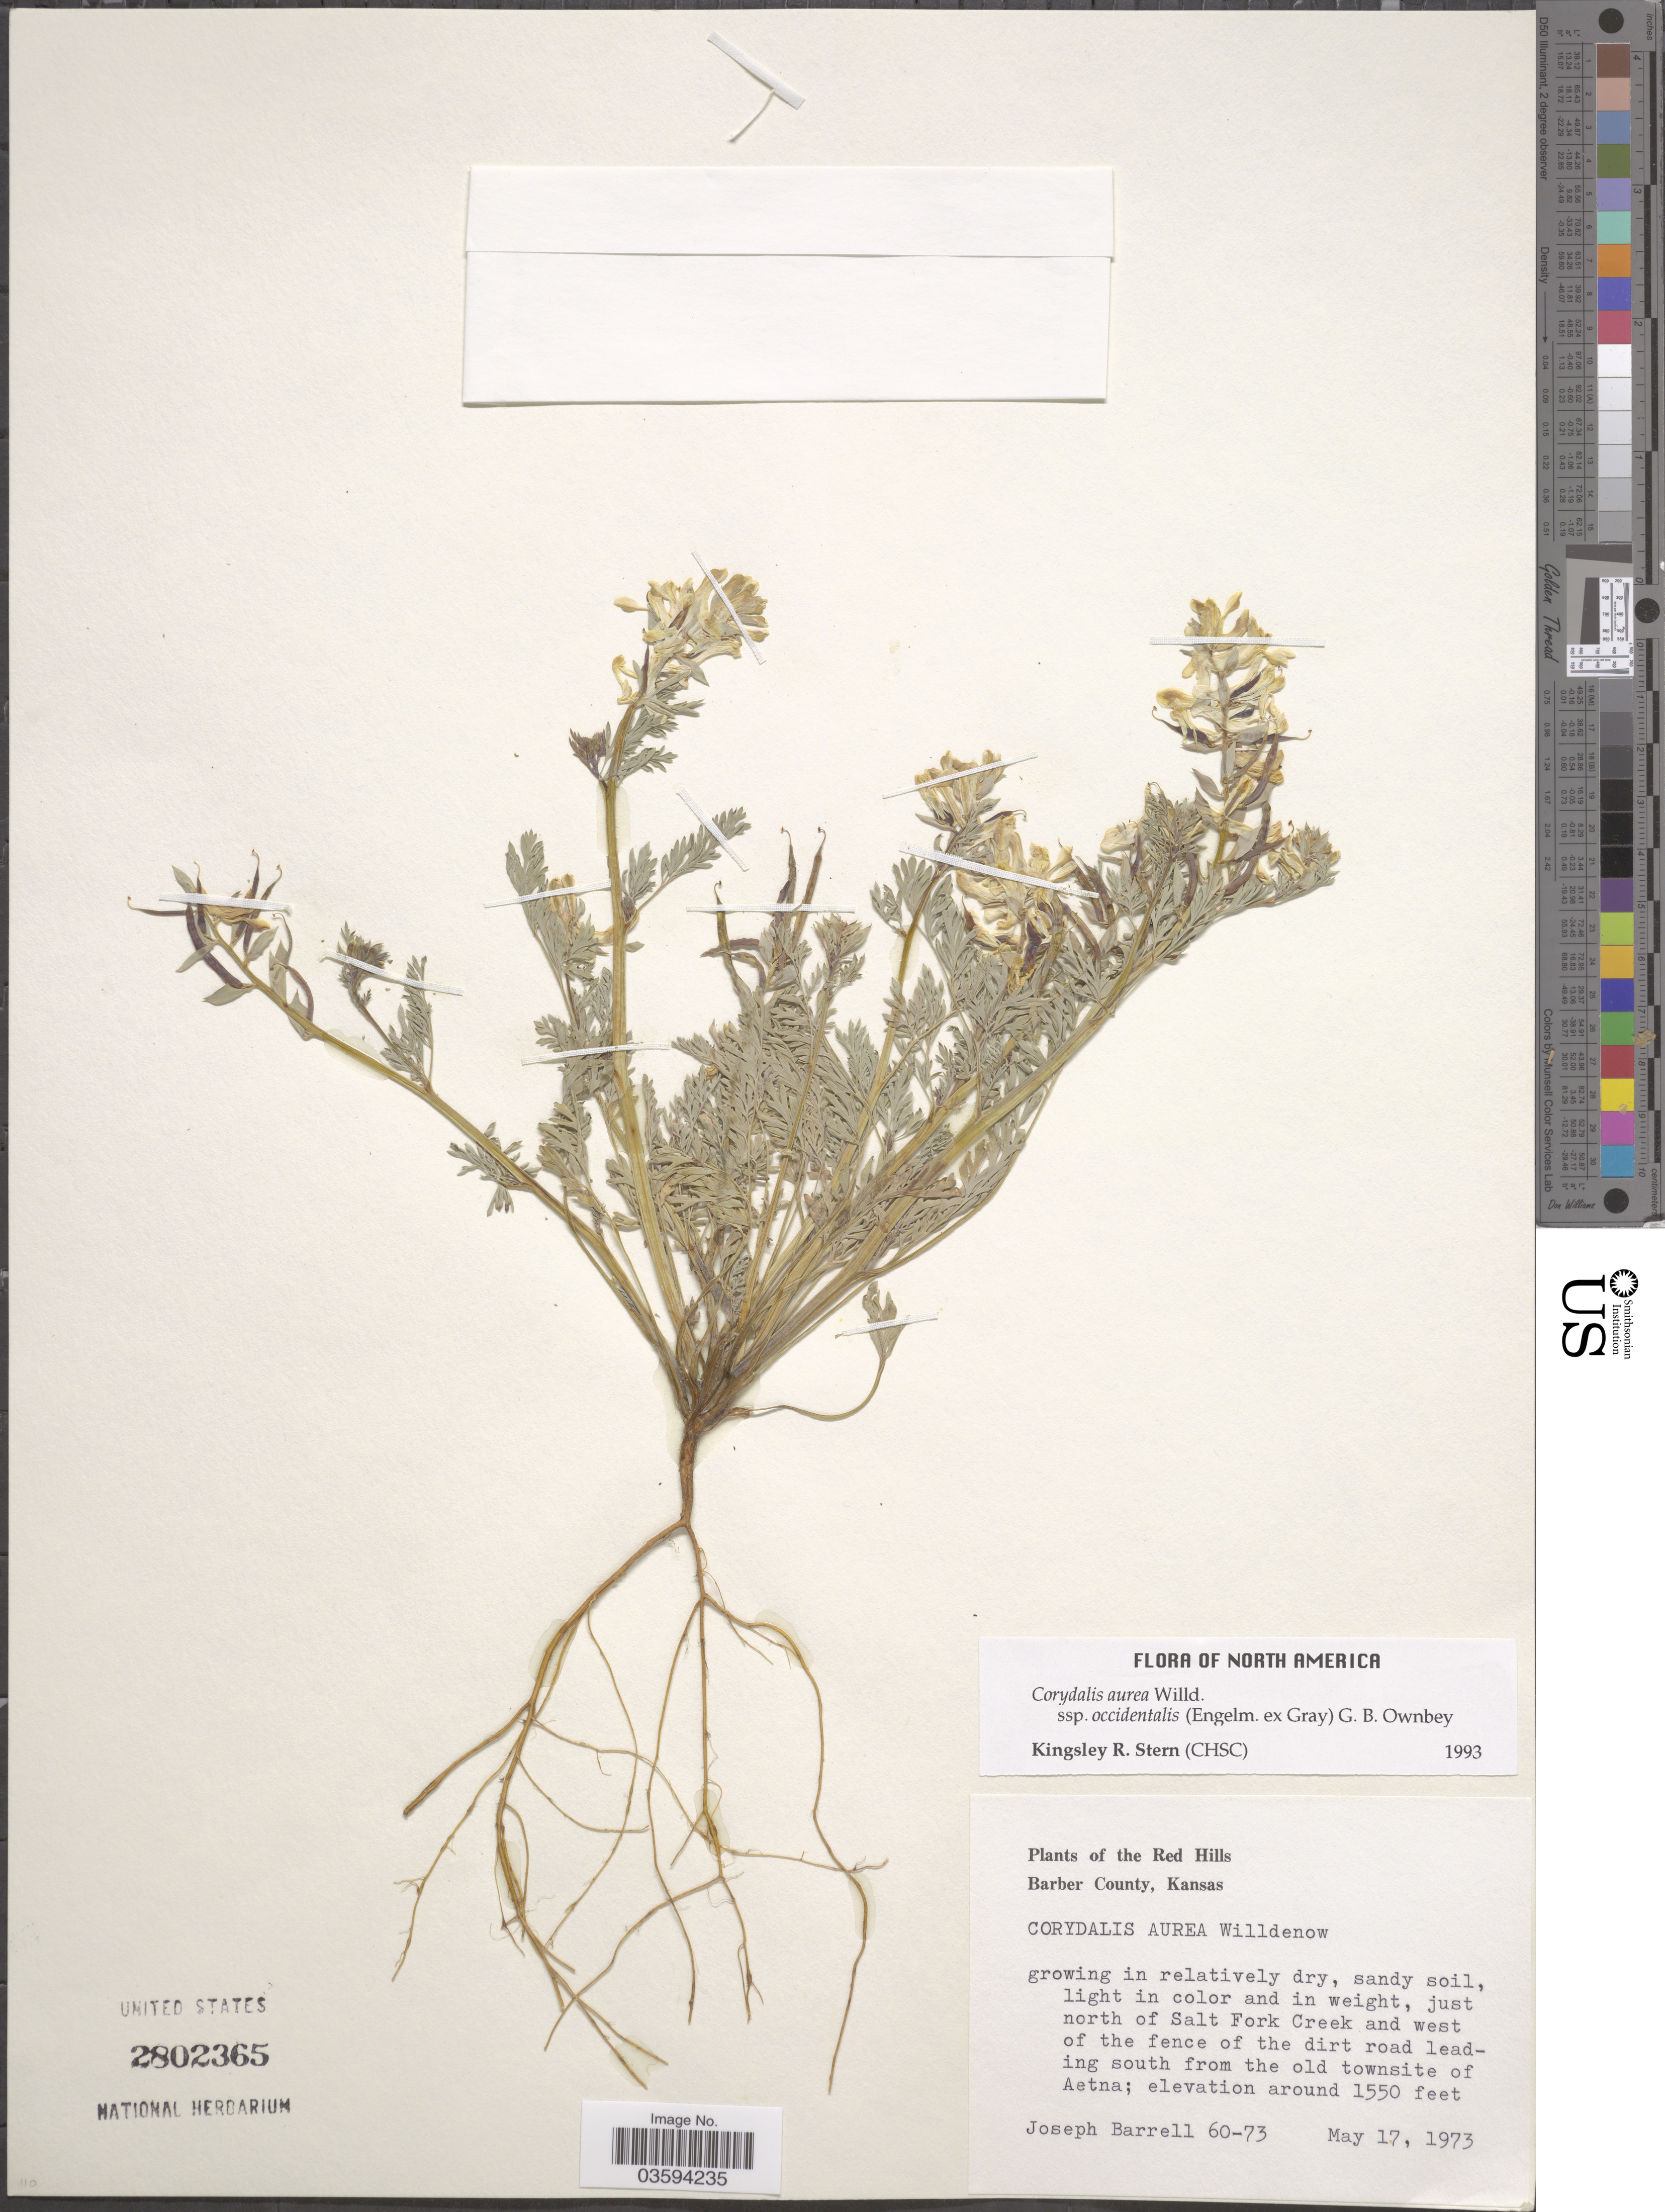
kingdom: Plantae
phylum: Tracheophyta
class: Magnoliopsida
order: Ranunculales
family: Papaveraceae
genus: Corydalis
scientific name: Corydalis aurea subsp. occidentalis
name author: Willd.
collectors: J. Barrell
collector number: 60-73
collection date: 1973-05-17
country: United States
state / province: Kansas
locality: The Red Hills. Barber County. Just north of Salt Fork Creek and west of the fence of the dirt road leading south from the old townsite of Aetna.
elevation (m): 472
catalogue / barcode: US 2802365